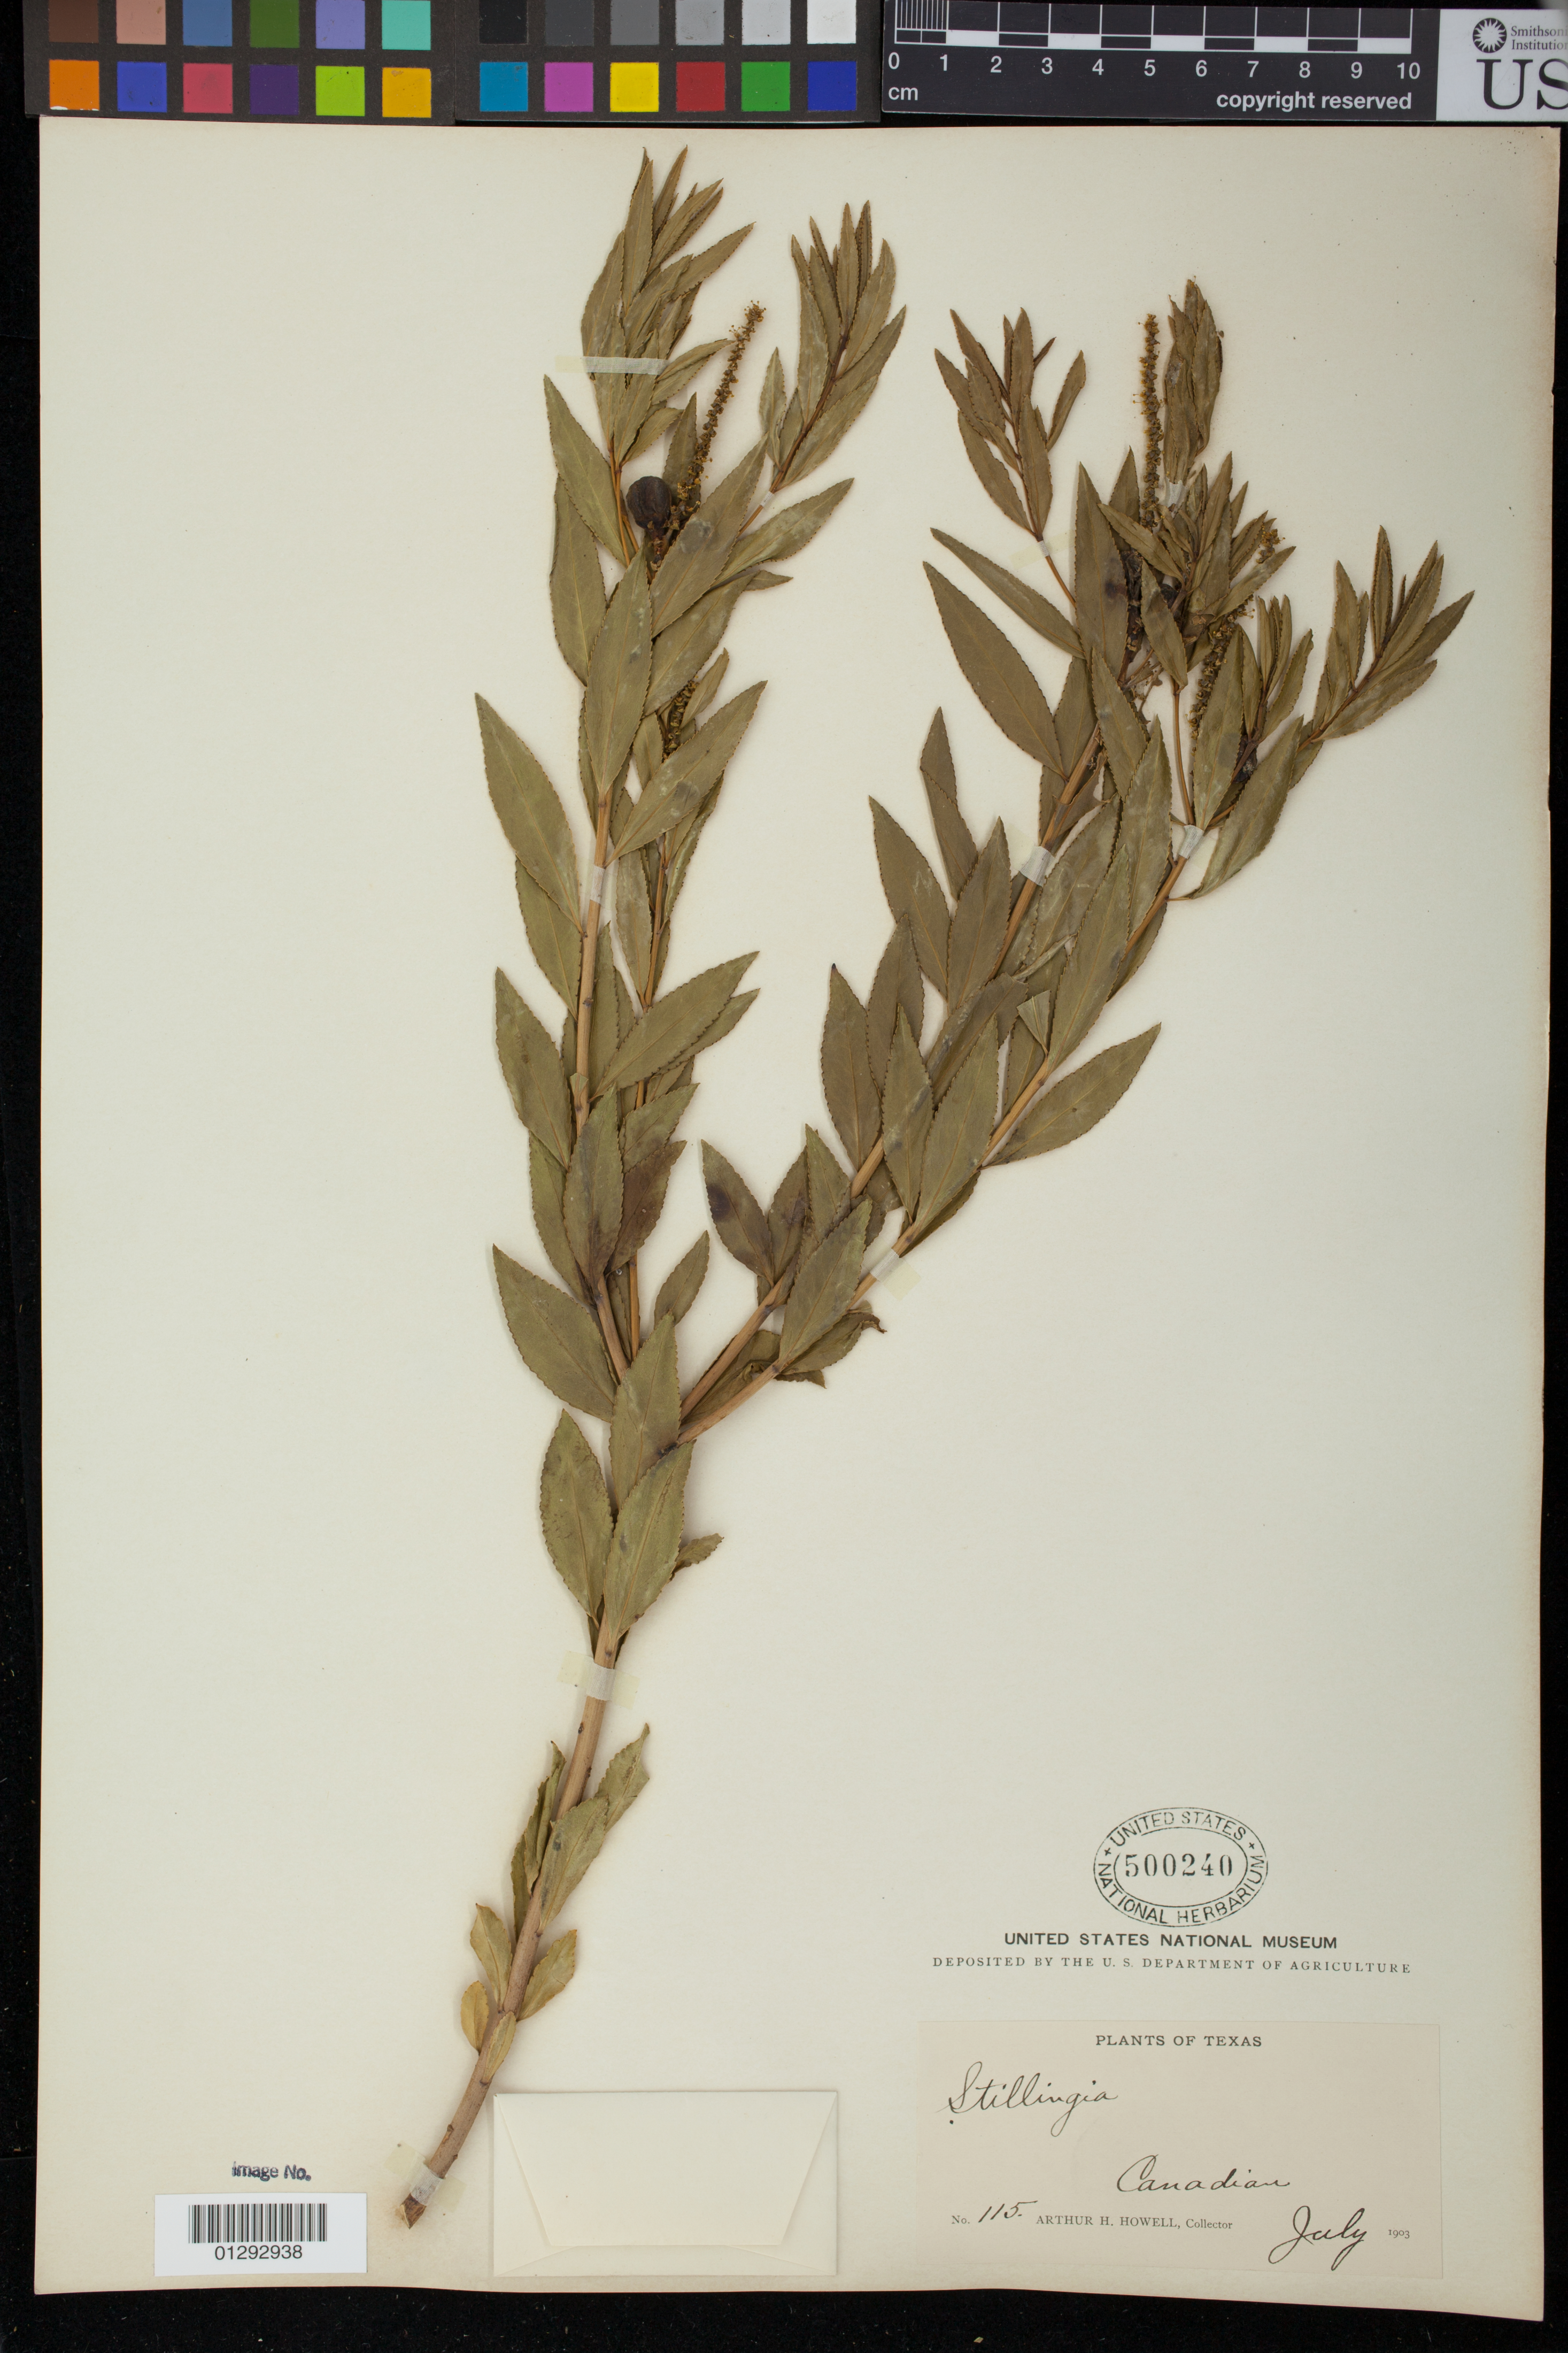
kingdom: Plantae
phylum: Tracheophyta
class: Magnoliopsida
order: Malpighiales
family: Euphorbiaceae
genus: Stillingia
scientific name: Stillingia sylvatica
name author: L.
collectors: A. H. Howell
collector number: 115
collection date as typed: Jul 1903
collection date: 1903-07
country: United States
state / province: Texas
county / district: Hemphill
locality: Canadian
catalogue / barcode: US 500240